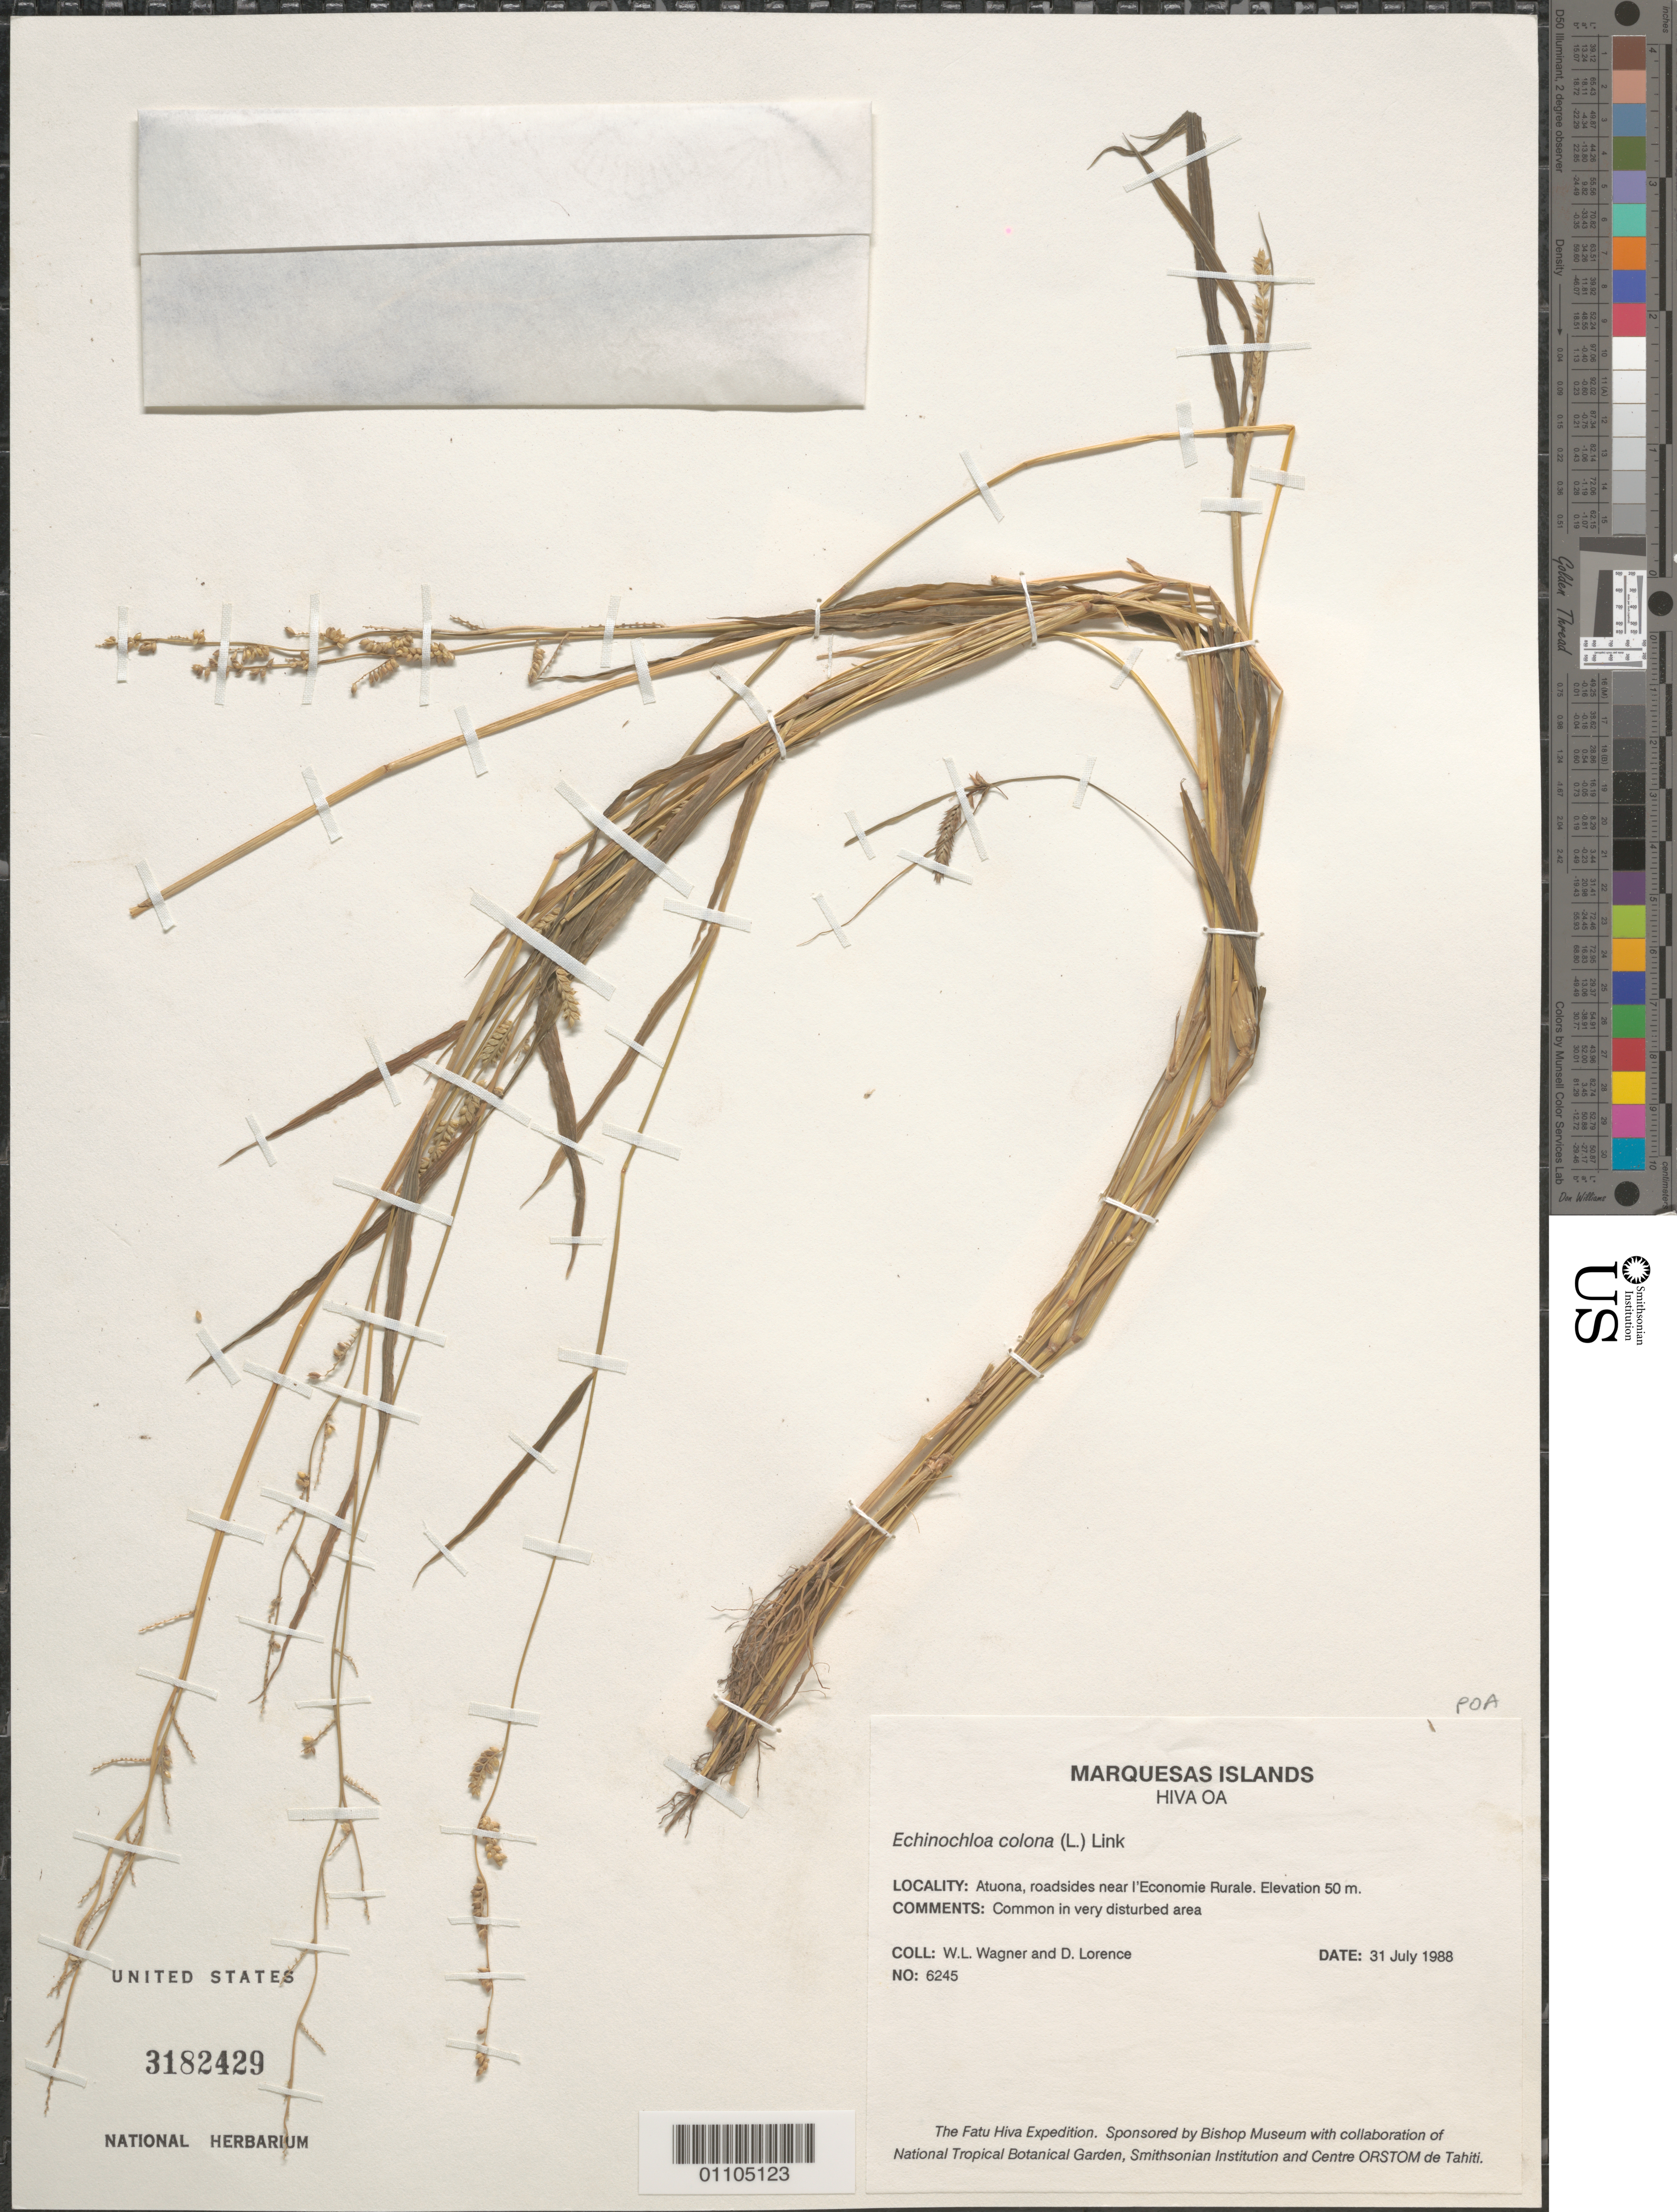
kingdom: Plantae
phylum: Tracheophyta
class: Liliopsida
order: Poales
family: Poaceae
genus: Echinochloa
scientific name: Echinochloa colona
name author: (L.) Link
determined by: Florence, J.; Wagner, W. L.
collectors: W. L. Wagner & D. Lorence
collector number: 6245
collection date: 1988-07-31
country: French Polynesia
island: Hiva Oa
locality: Atuona, roadsides near l'Economie Rurale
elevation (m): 50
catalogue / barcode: US 3182429